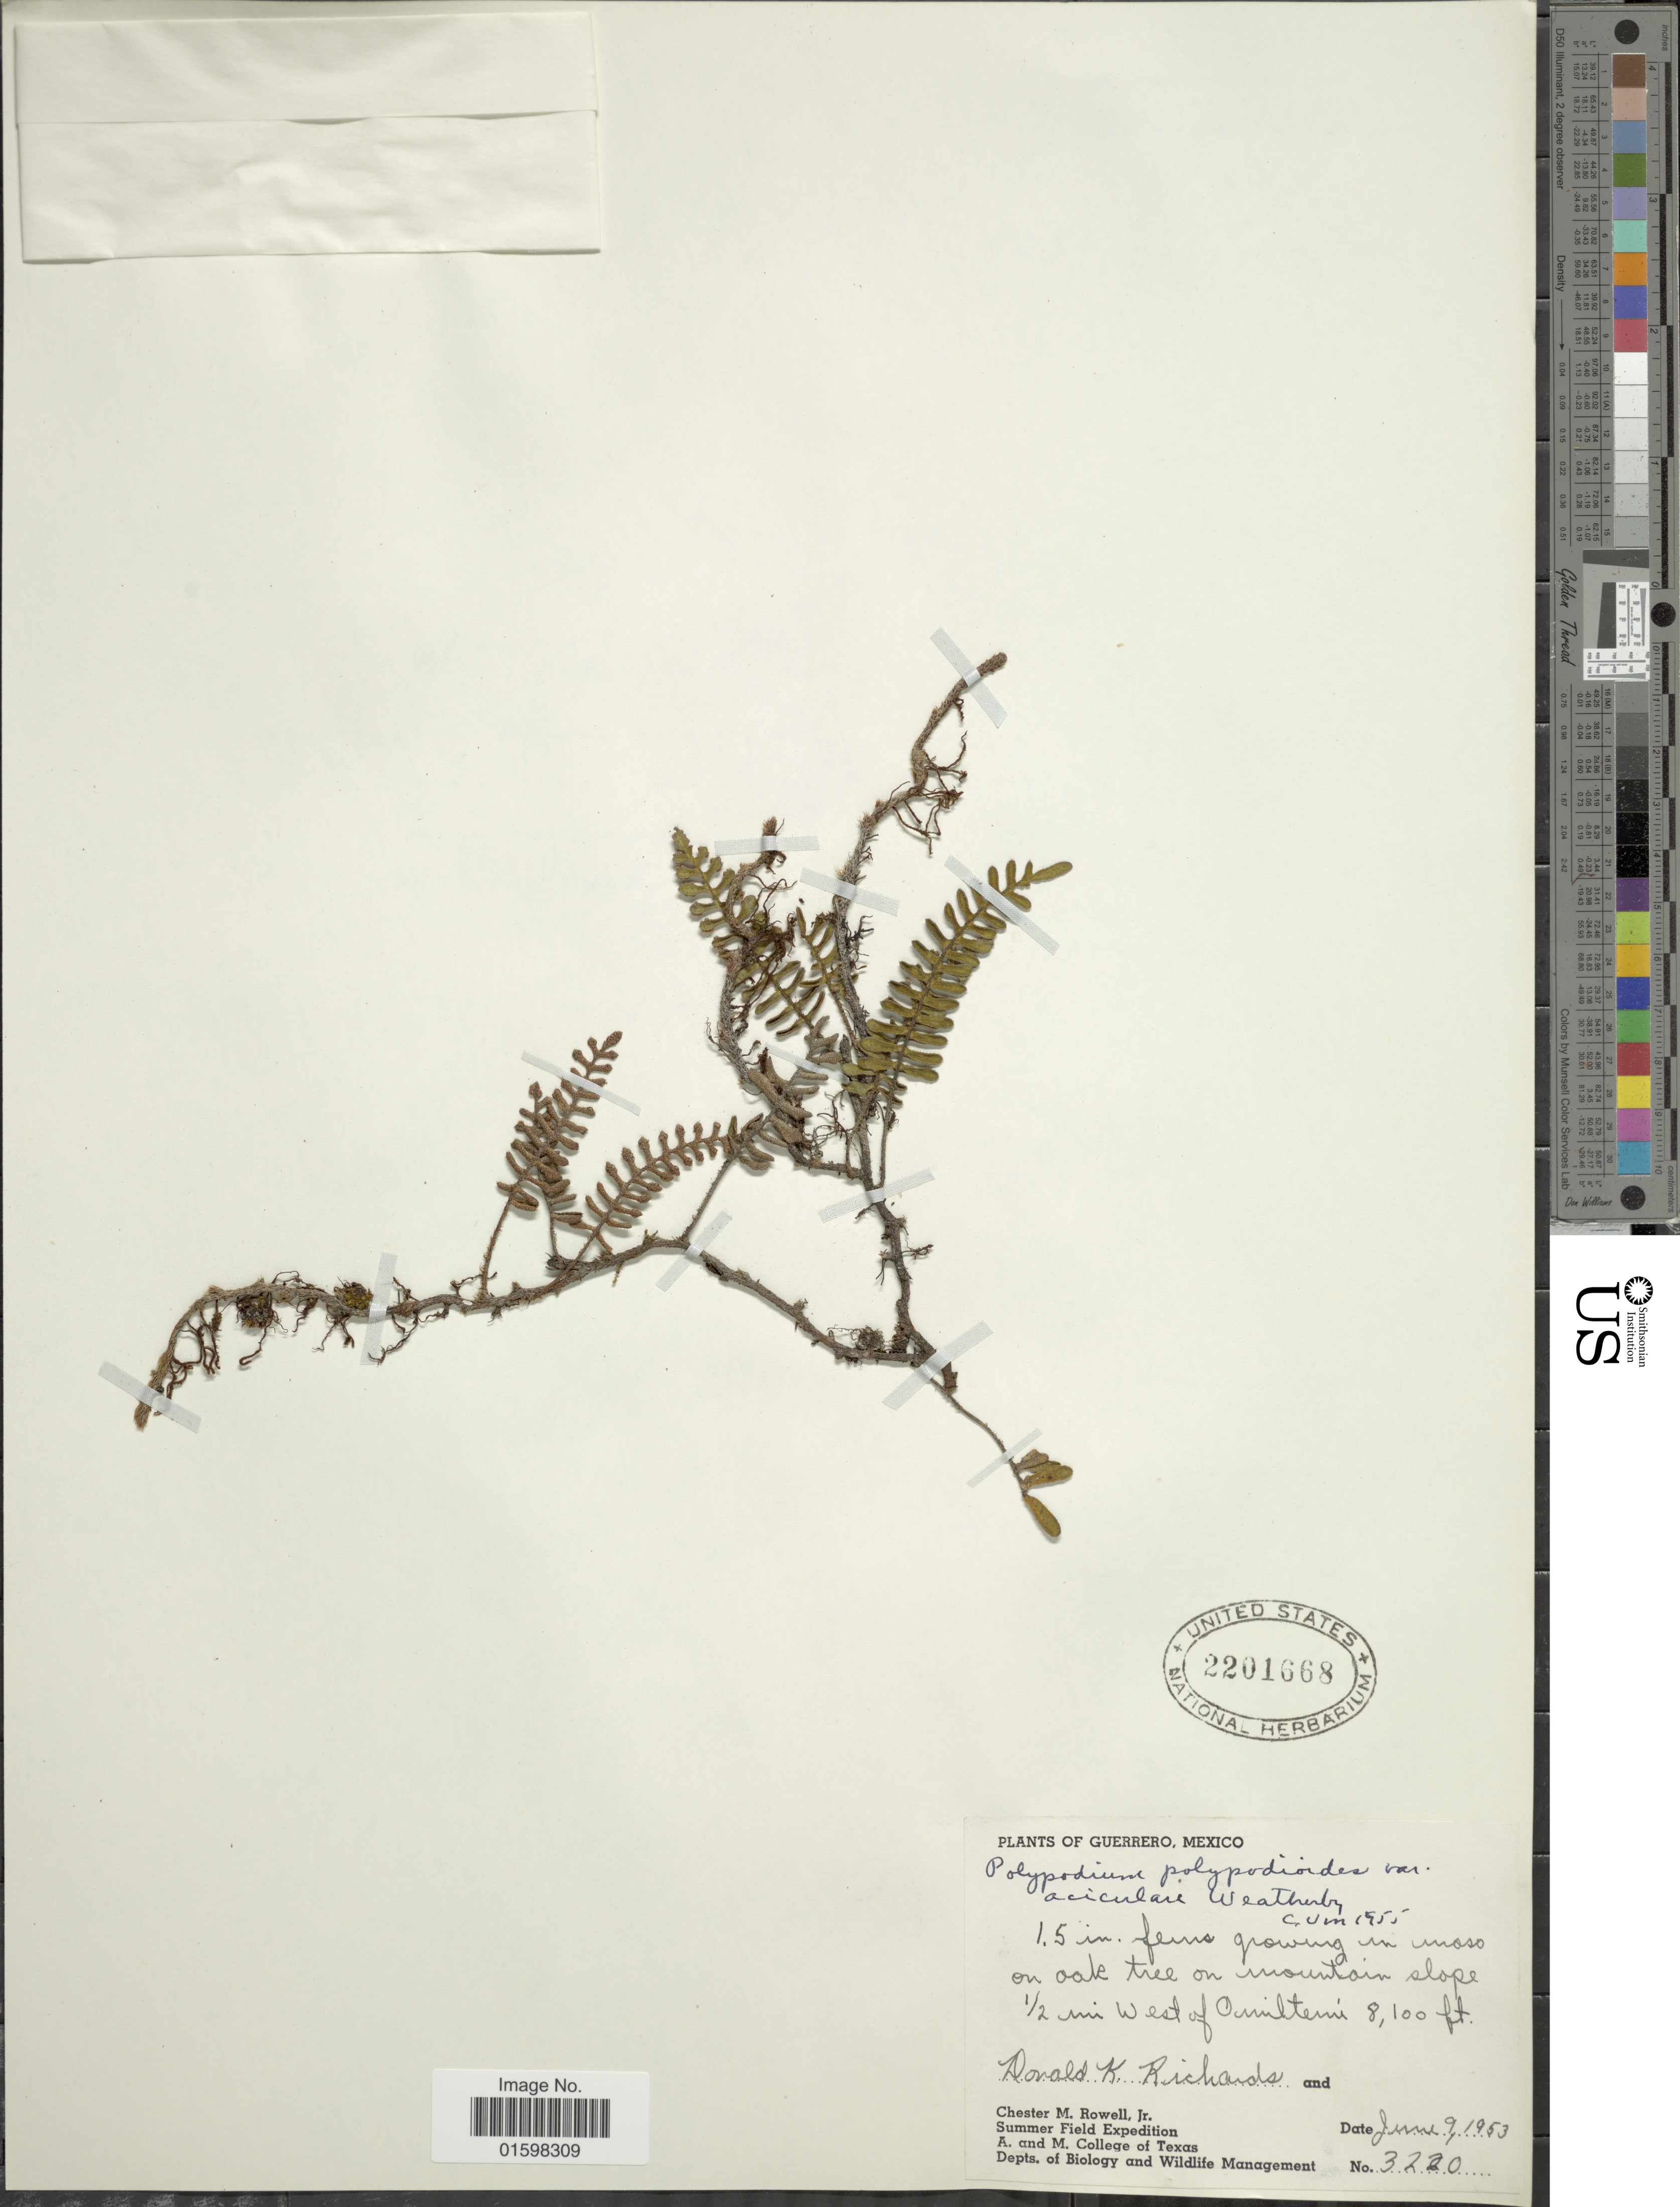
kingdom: Plantae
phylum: Tracheophyta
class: Polypodiopsida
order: Polypodiales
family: Polypodiaceae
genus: Pleopeltis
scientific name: Pleopeltis polypodioides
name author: (L.) E.G. Andrews & Windham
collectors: D. Richards & C. M. Rowell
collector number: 3220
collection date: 1953-06-09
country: Mexico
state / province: Guerrero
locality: Mountain slope 0.5 mi west of Omiltemi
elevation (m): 2469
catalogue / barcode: US 2201668